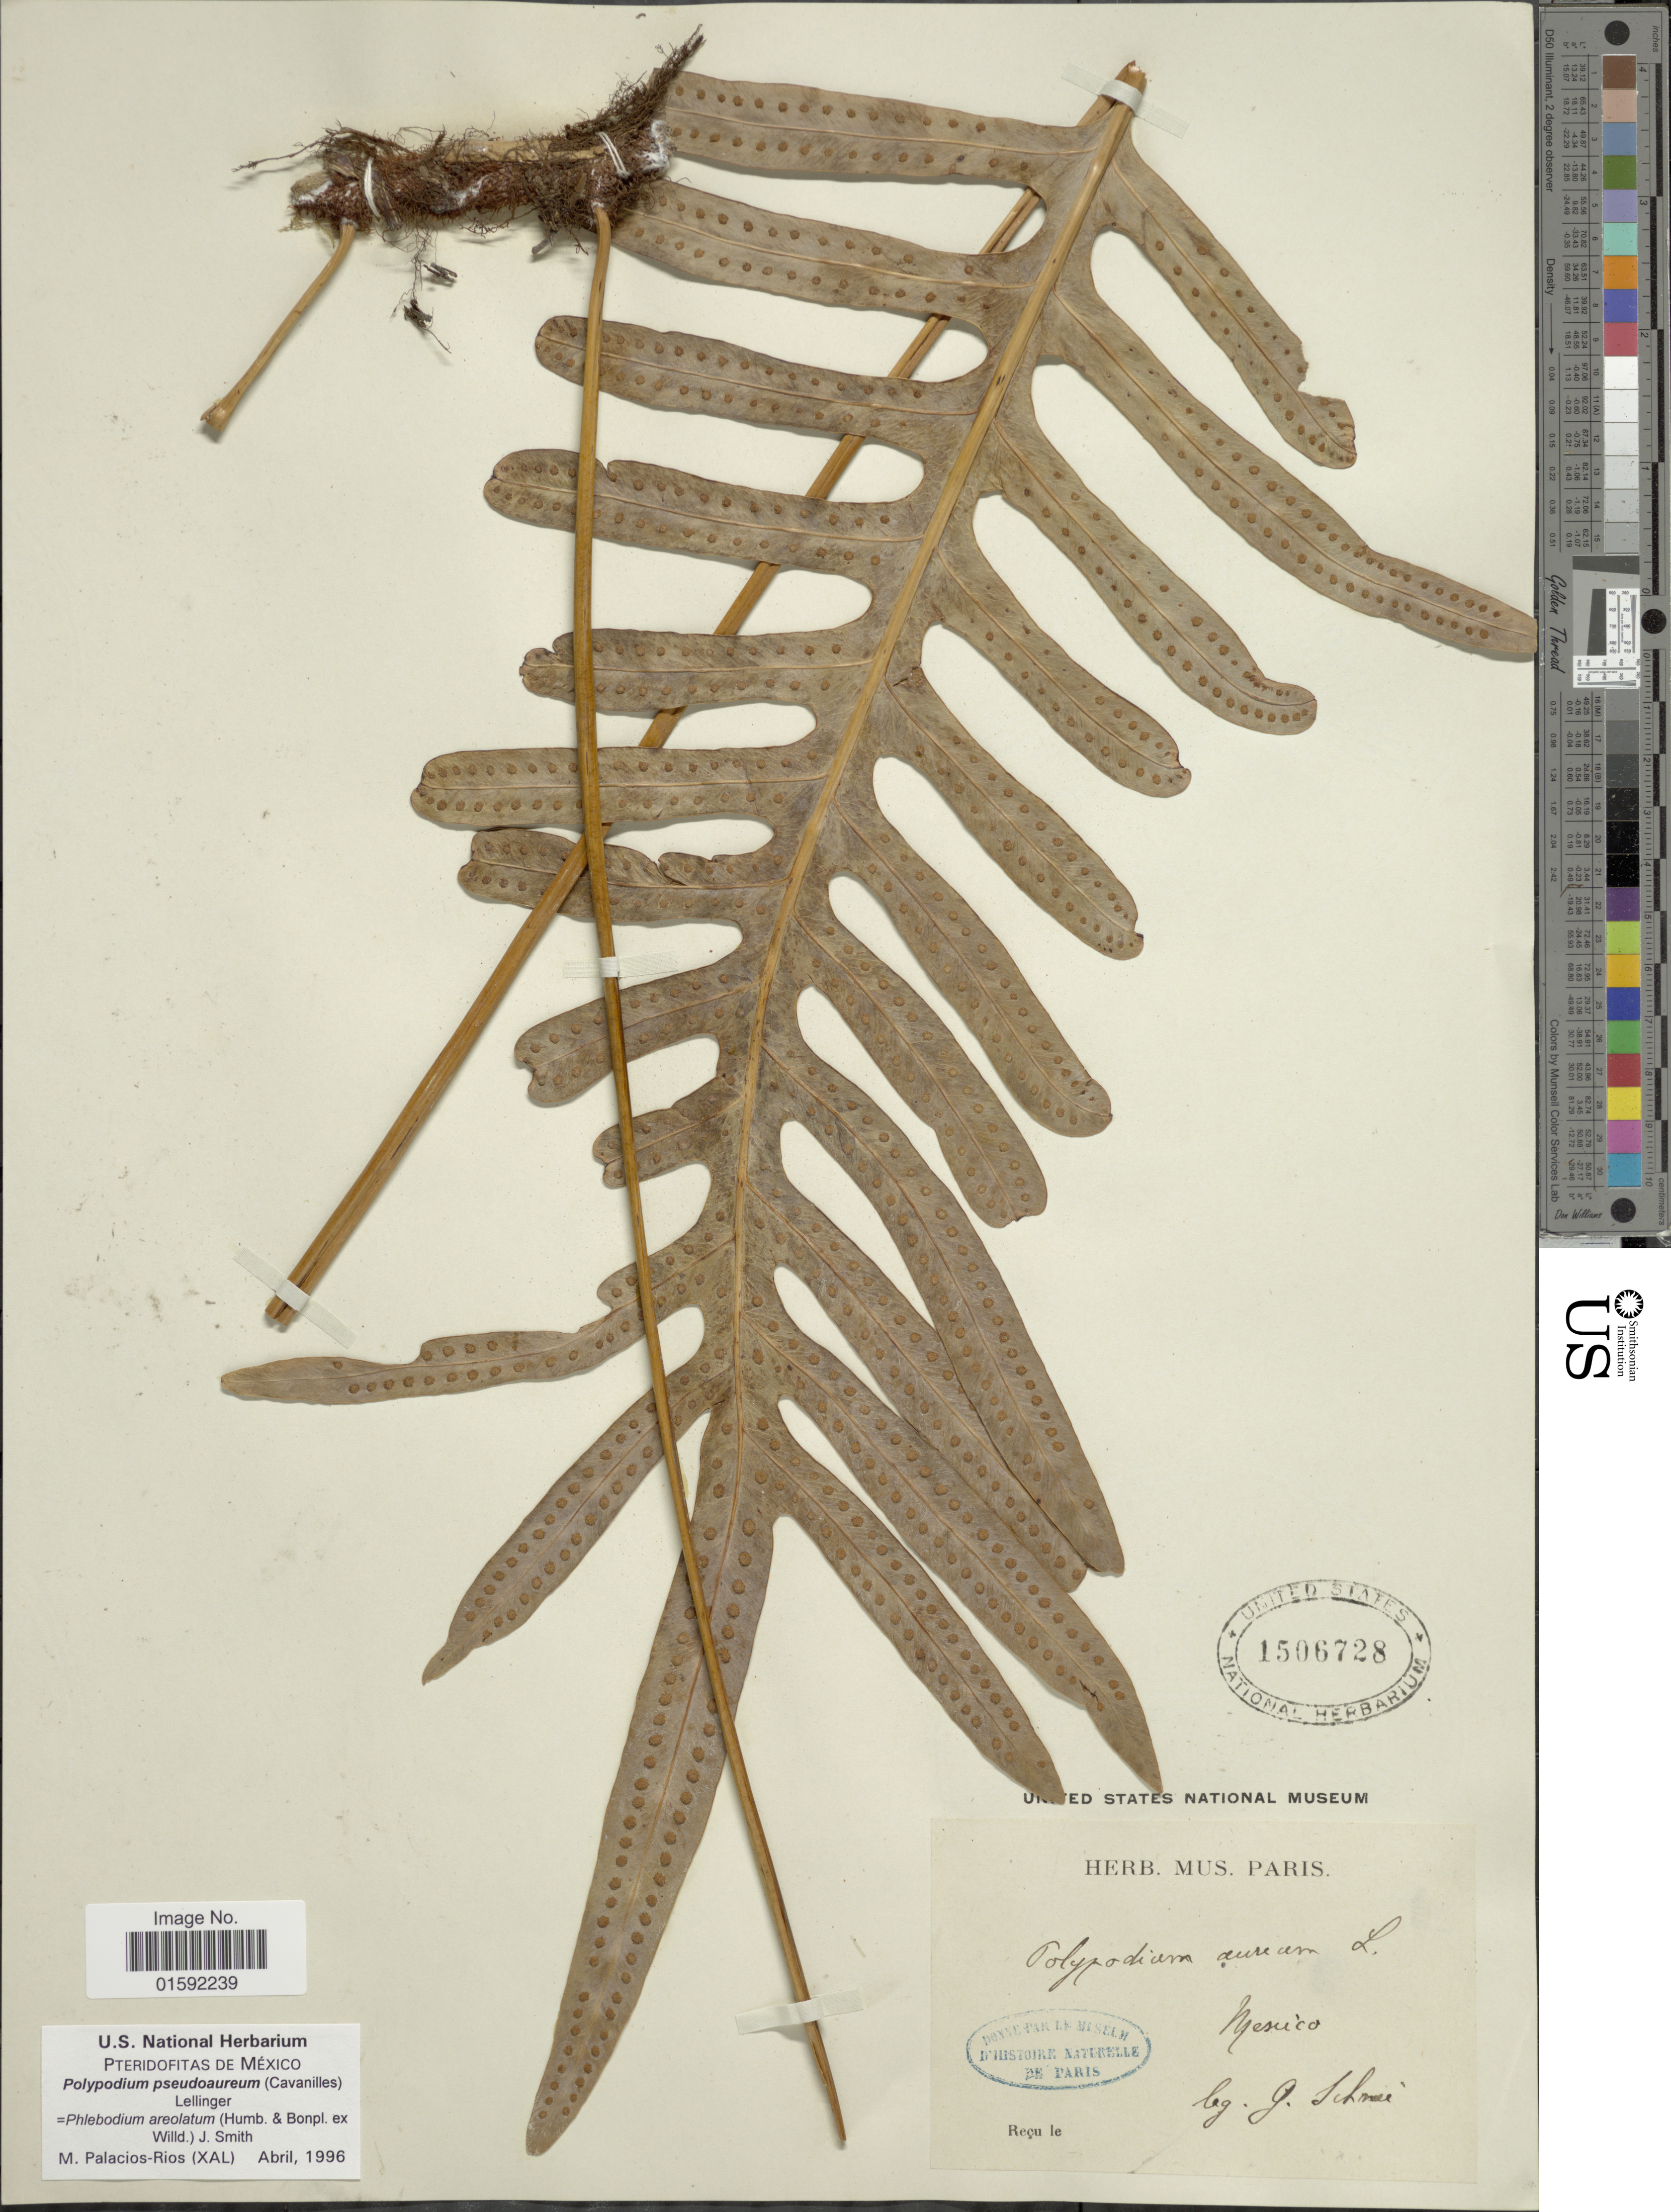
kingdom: Plantae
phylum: Tracheophyta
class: Polypodiopsida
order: Polypodiales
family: Polypodiaceae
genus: Phlebodium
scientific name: Phlebodium pseudoaureum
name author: (Cav.) Lellinger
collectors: G. Schnée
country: Mexico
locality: Mexico.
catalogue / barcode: US 1506728